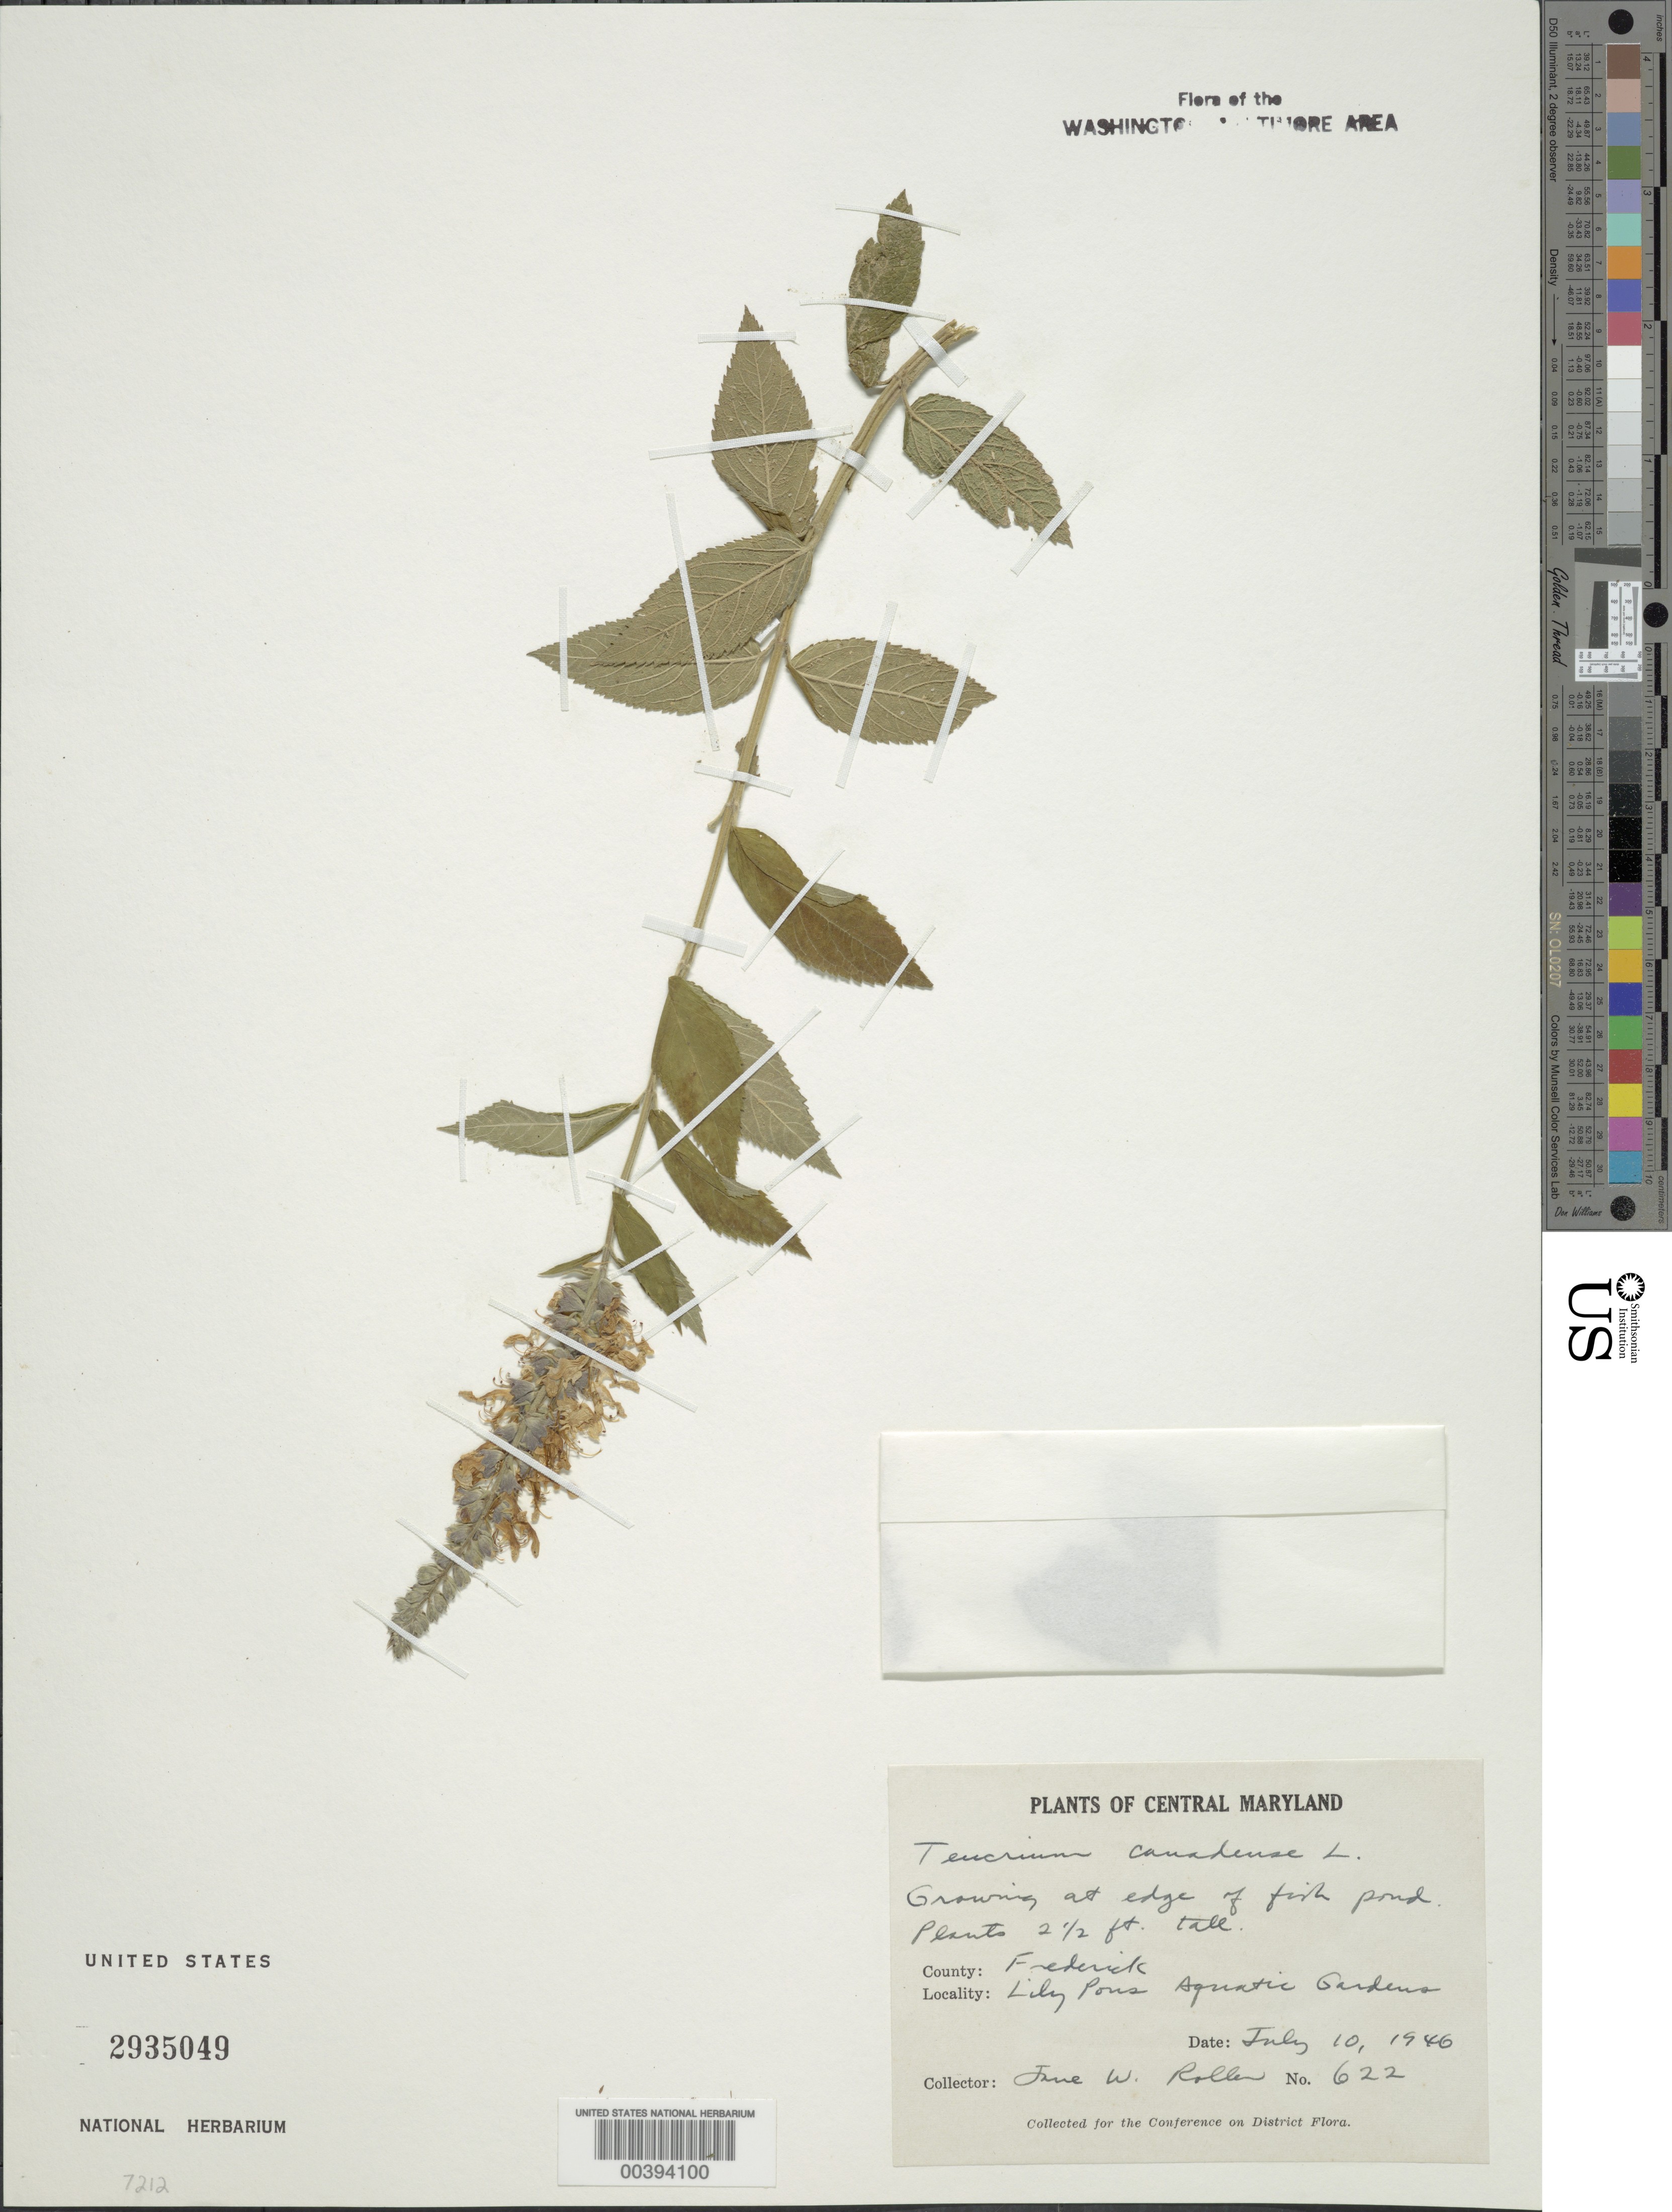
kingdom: Plantae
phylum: Tracheophyta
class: Magnoliopsida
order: Lamiales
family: Lamiaceae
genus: Teucrium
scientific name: Teucrium canadense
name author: L.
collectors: J. W. Roller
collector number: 622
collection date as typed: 10 Jul 1946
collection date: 1946-07-10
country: United States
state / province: Maryland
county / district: Frederick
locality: Lilypons Aquatic Gardens, Buckeystown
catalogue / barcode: US 2935049